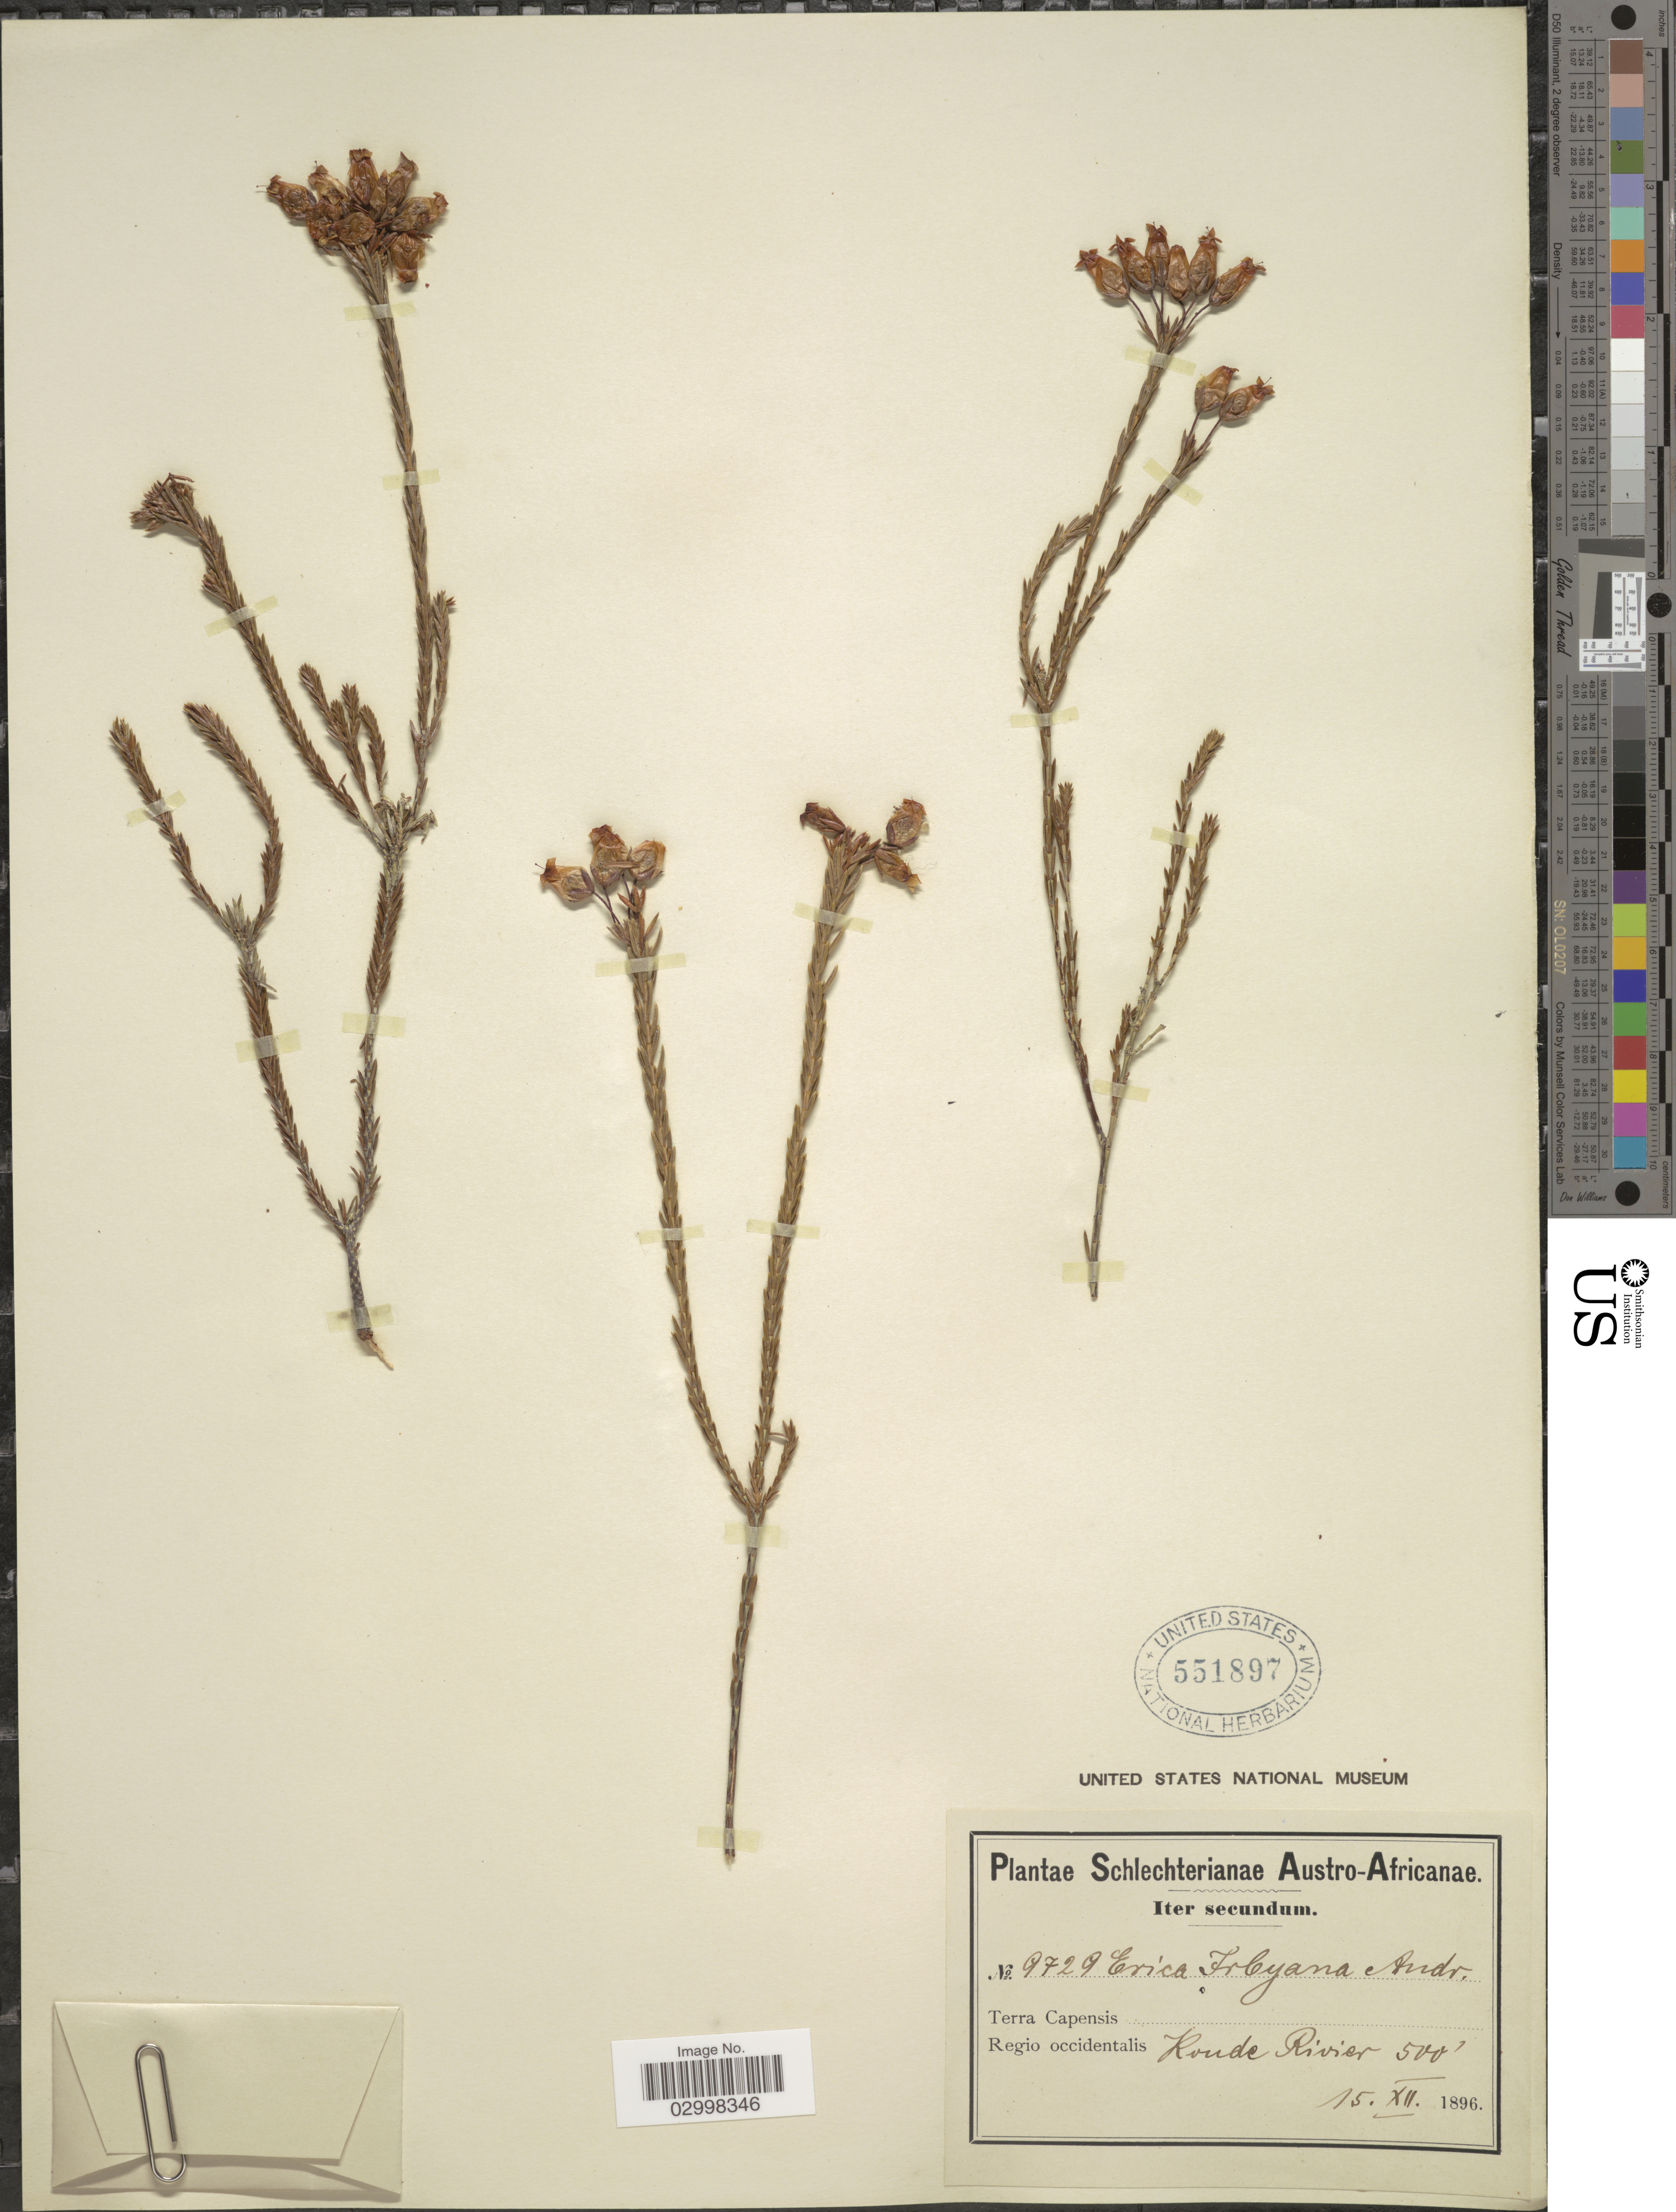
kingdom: Plantae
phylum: Tracheophyta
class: Magnoliopsida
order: Ericales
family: Ericaceae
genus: Erica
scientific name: Erica irbyana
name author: Andrews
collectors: Schlechter, --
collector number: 9729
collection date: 1896-12-15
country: South Africa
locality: Austro-Africanae. Terra Capensis. Regio occidentalis Koude Rivier.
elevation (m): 152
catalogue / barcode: US 551897